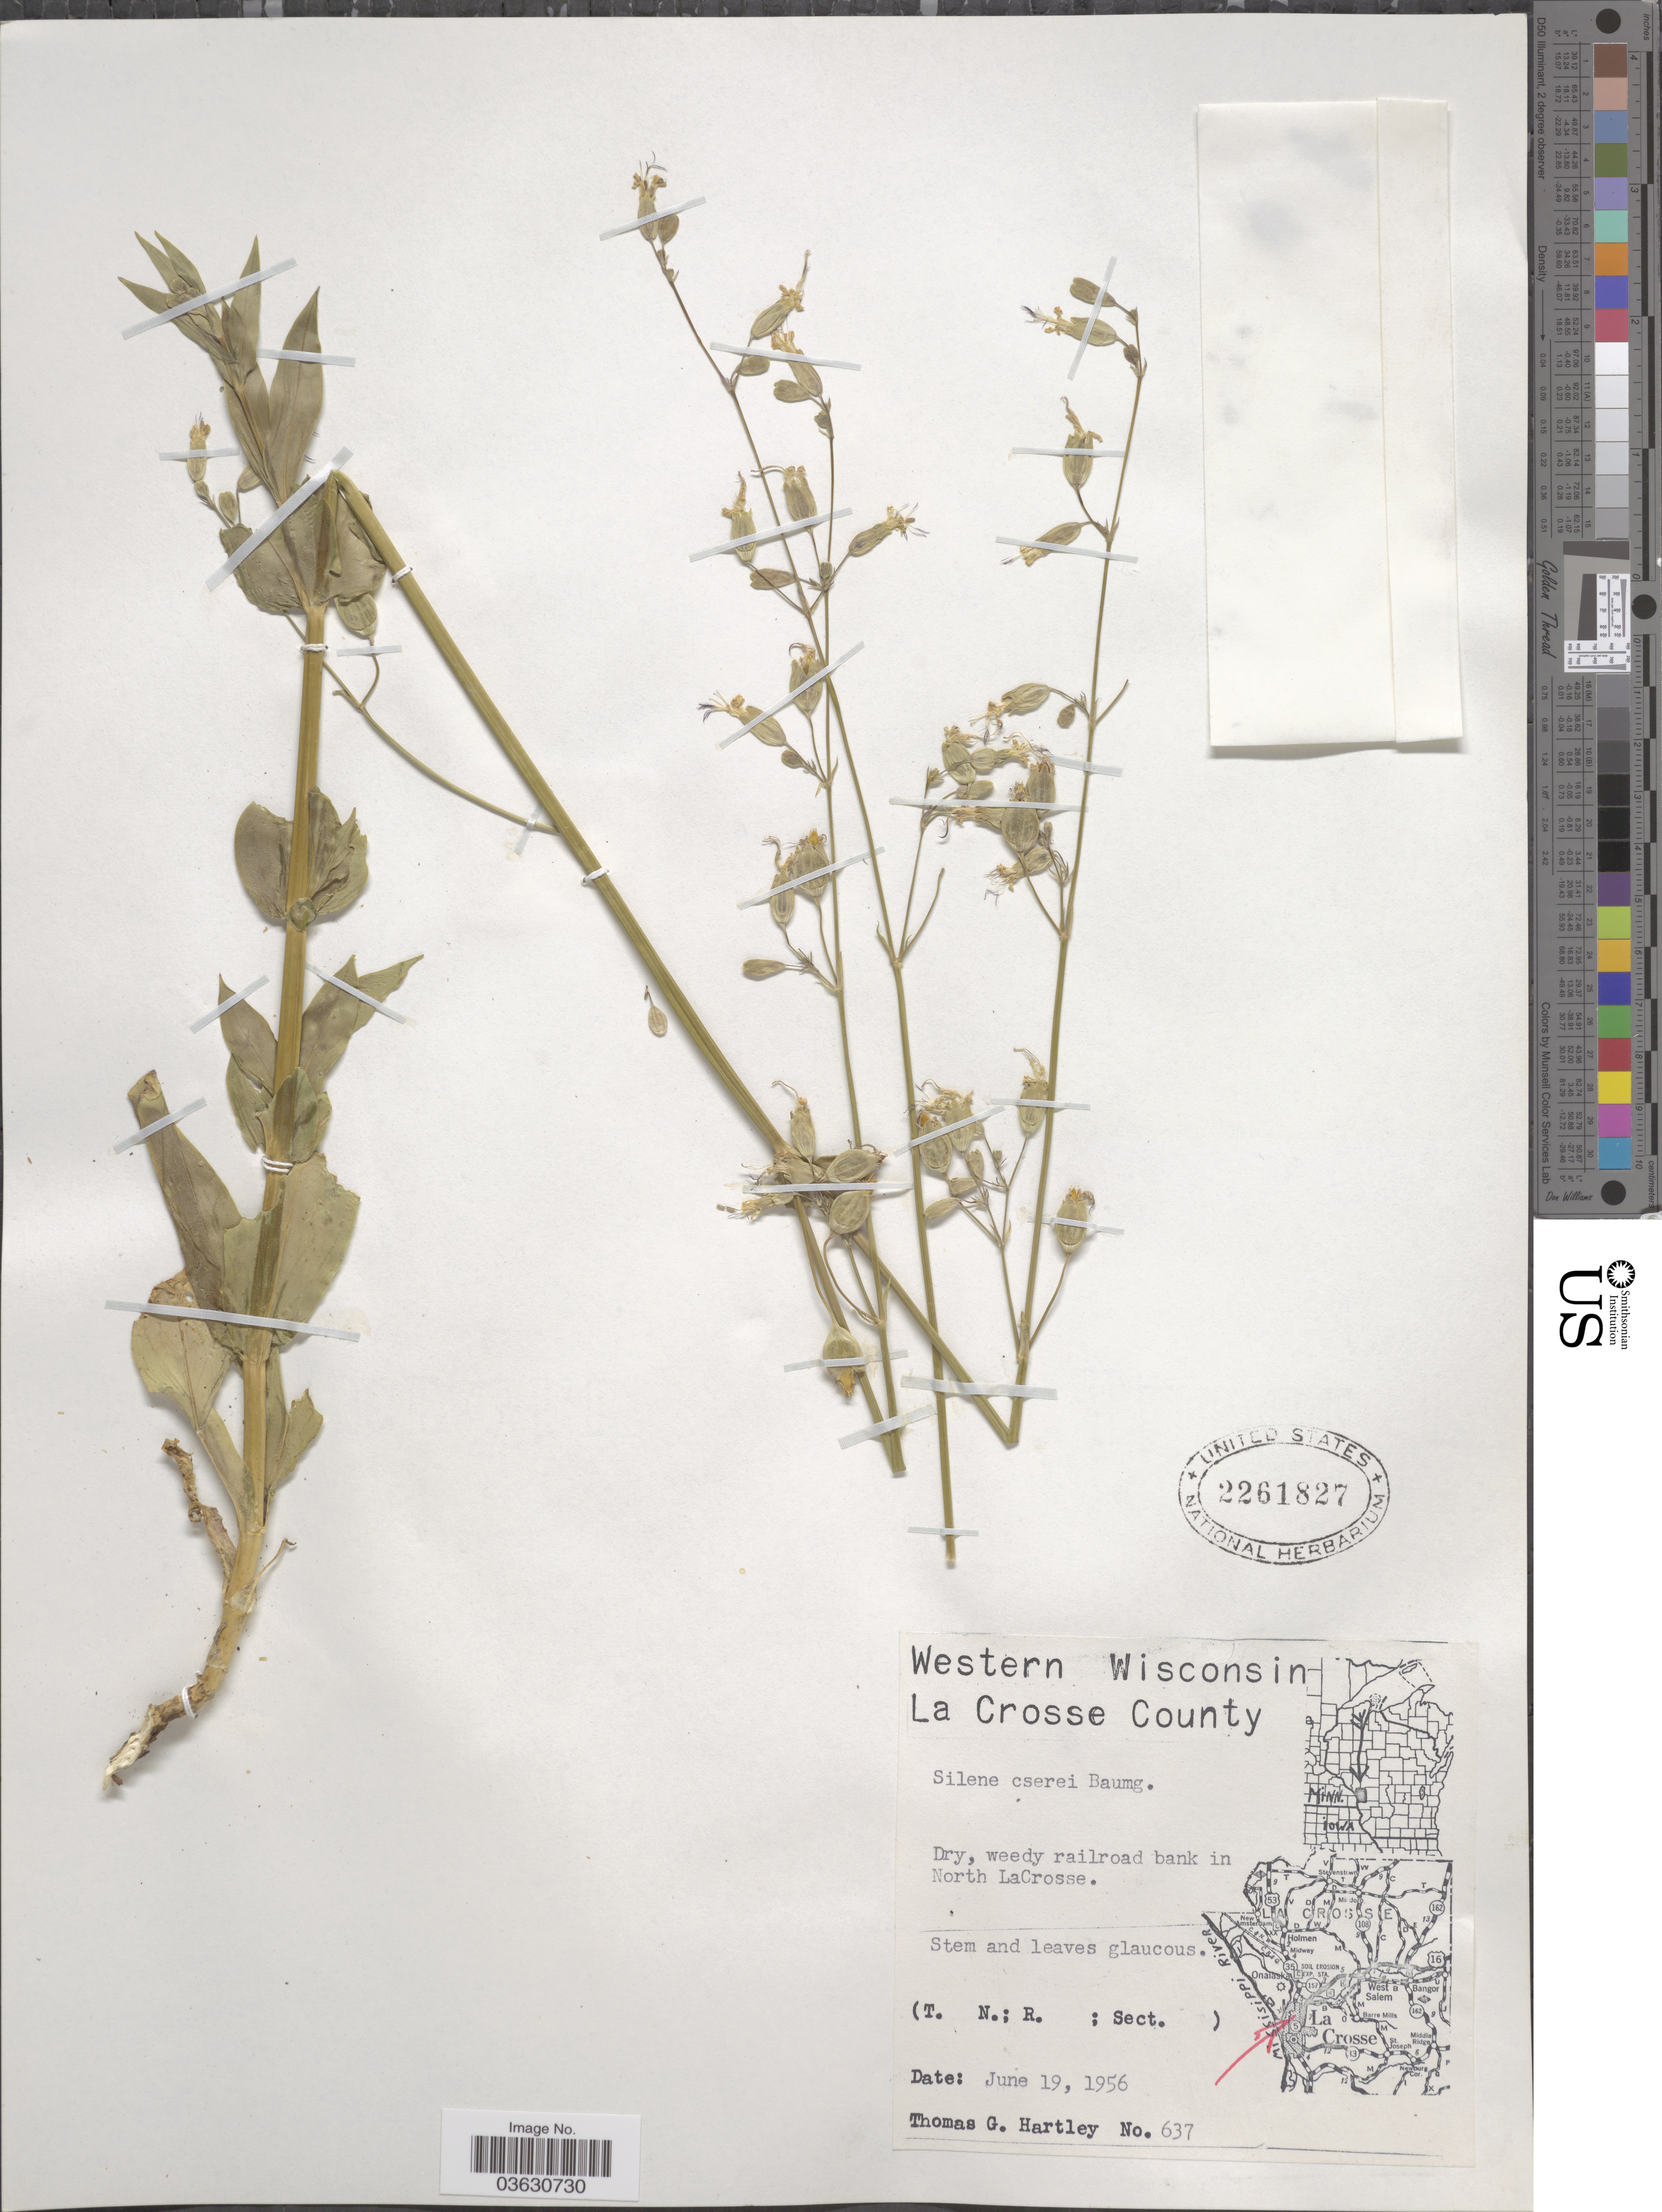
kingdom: Plantae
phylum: Tracheophyta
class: Magnoliopsida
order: Caryophyllales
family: Caryophyllaceae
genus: Silene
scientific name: Silene csereii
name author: Baumg.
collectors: T. G. Hartley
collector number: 637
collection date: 1956-06-19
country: United States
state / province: Wisconsin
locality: Western Wisconsin, La Crosse County. Dry, weedy railroad bank in North LaCrosse.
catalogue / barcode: US 2261827